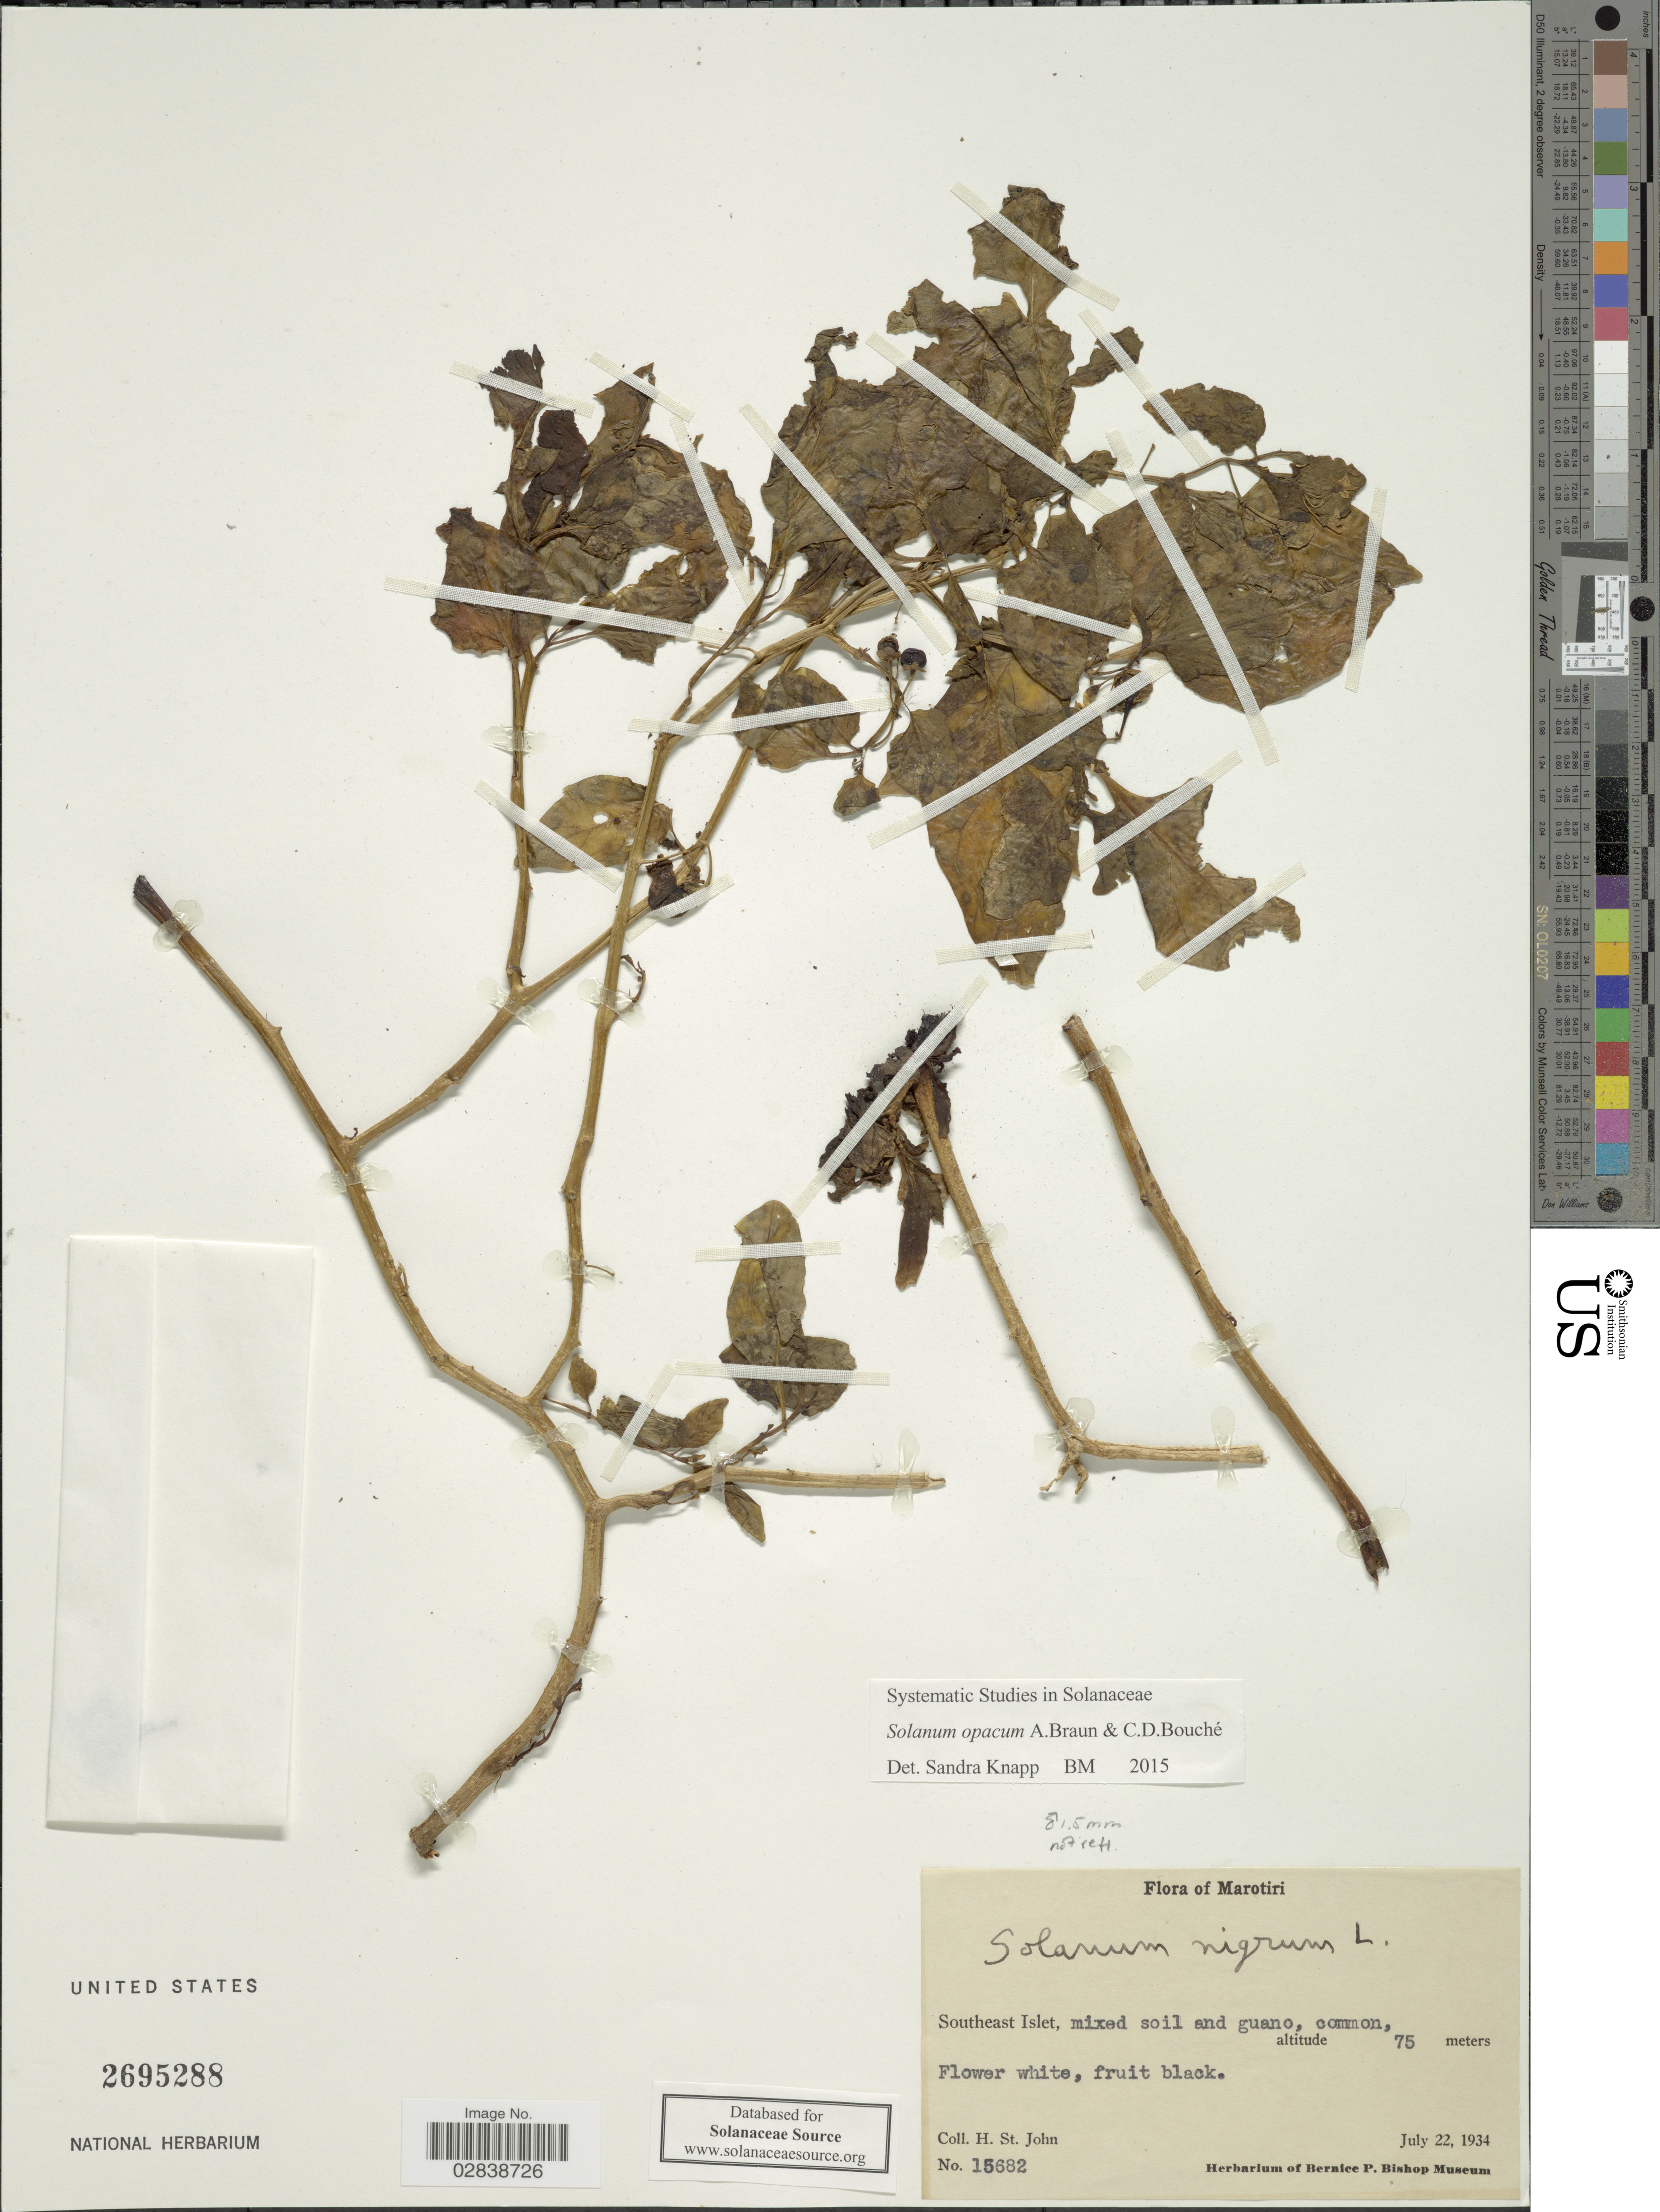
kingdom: Plantae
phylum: Tracheophyta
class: Magnoliopsida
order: Solanales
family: Solanaceae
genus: Solanum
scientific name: Solanum opacum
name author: A. Braun & C.D. Bouché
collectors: H. St. John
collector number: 15682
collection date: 1934-07-22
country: French Polynesia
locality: Marotiri. Southeast Islet, mixed soil and guano.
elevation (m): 75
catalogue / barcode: US 2695288